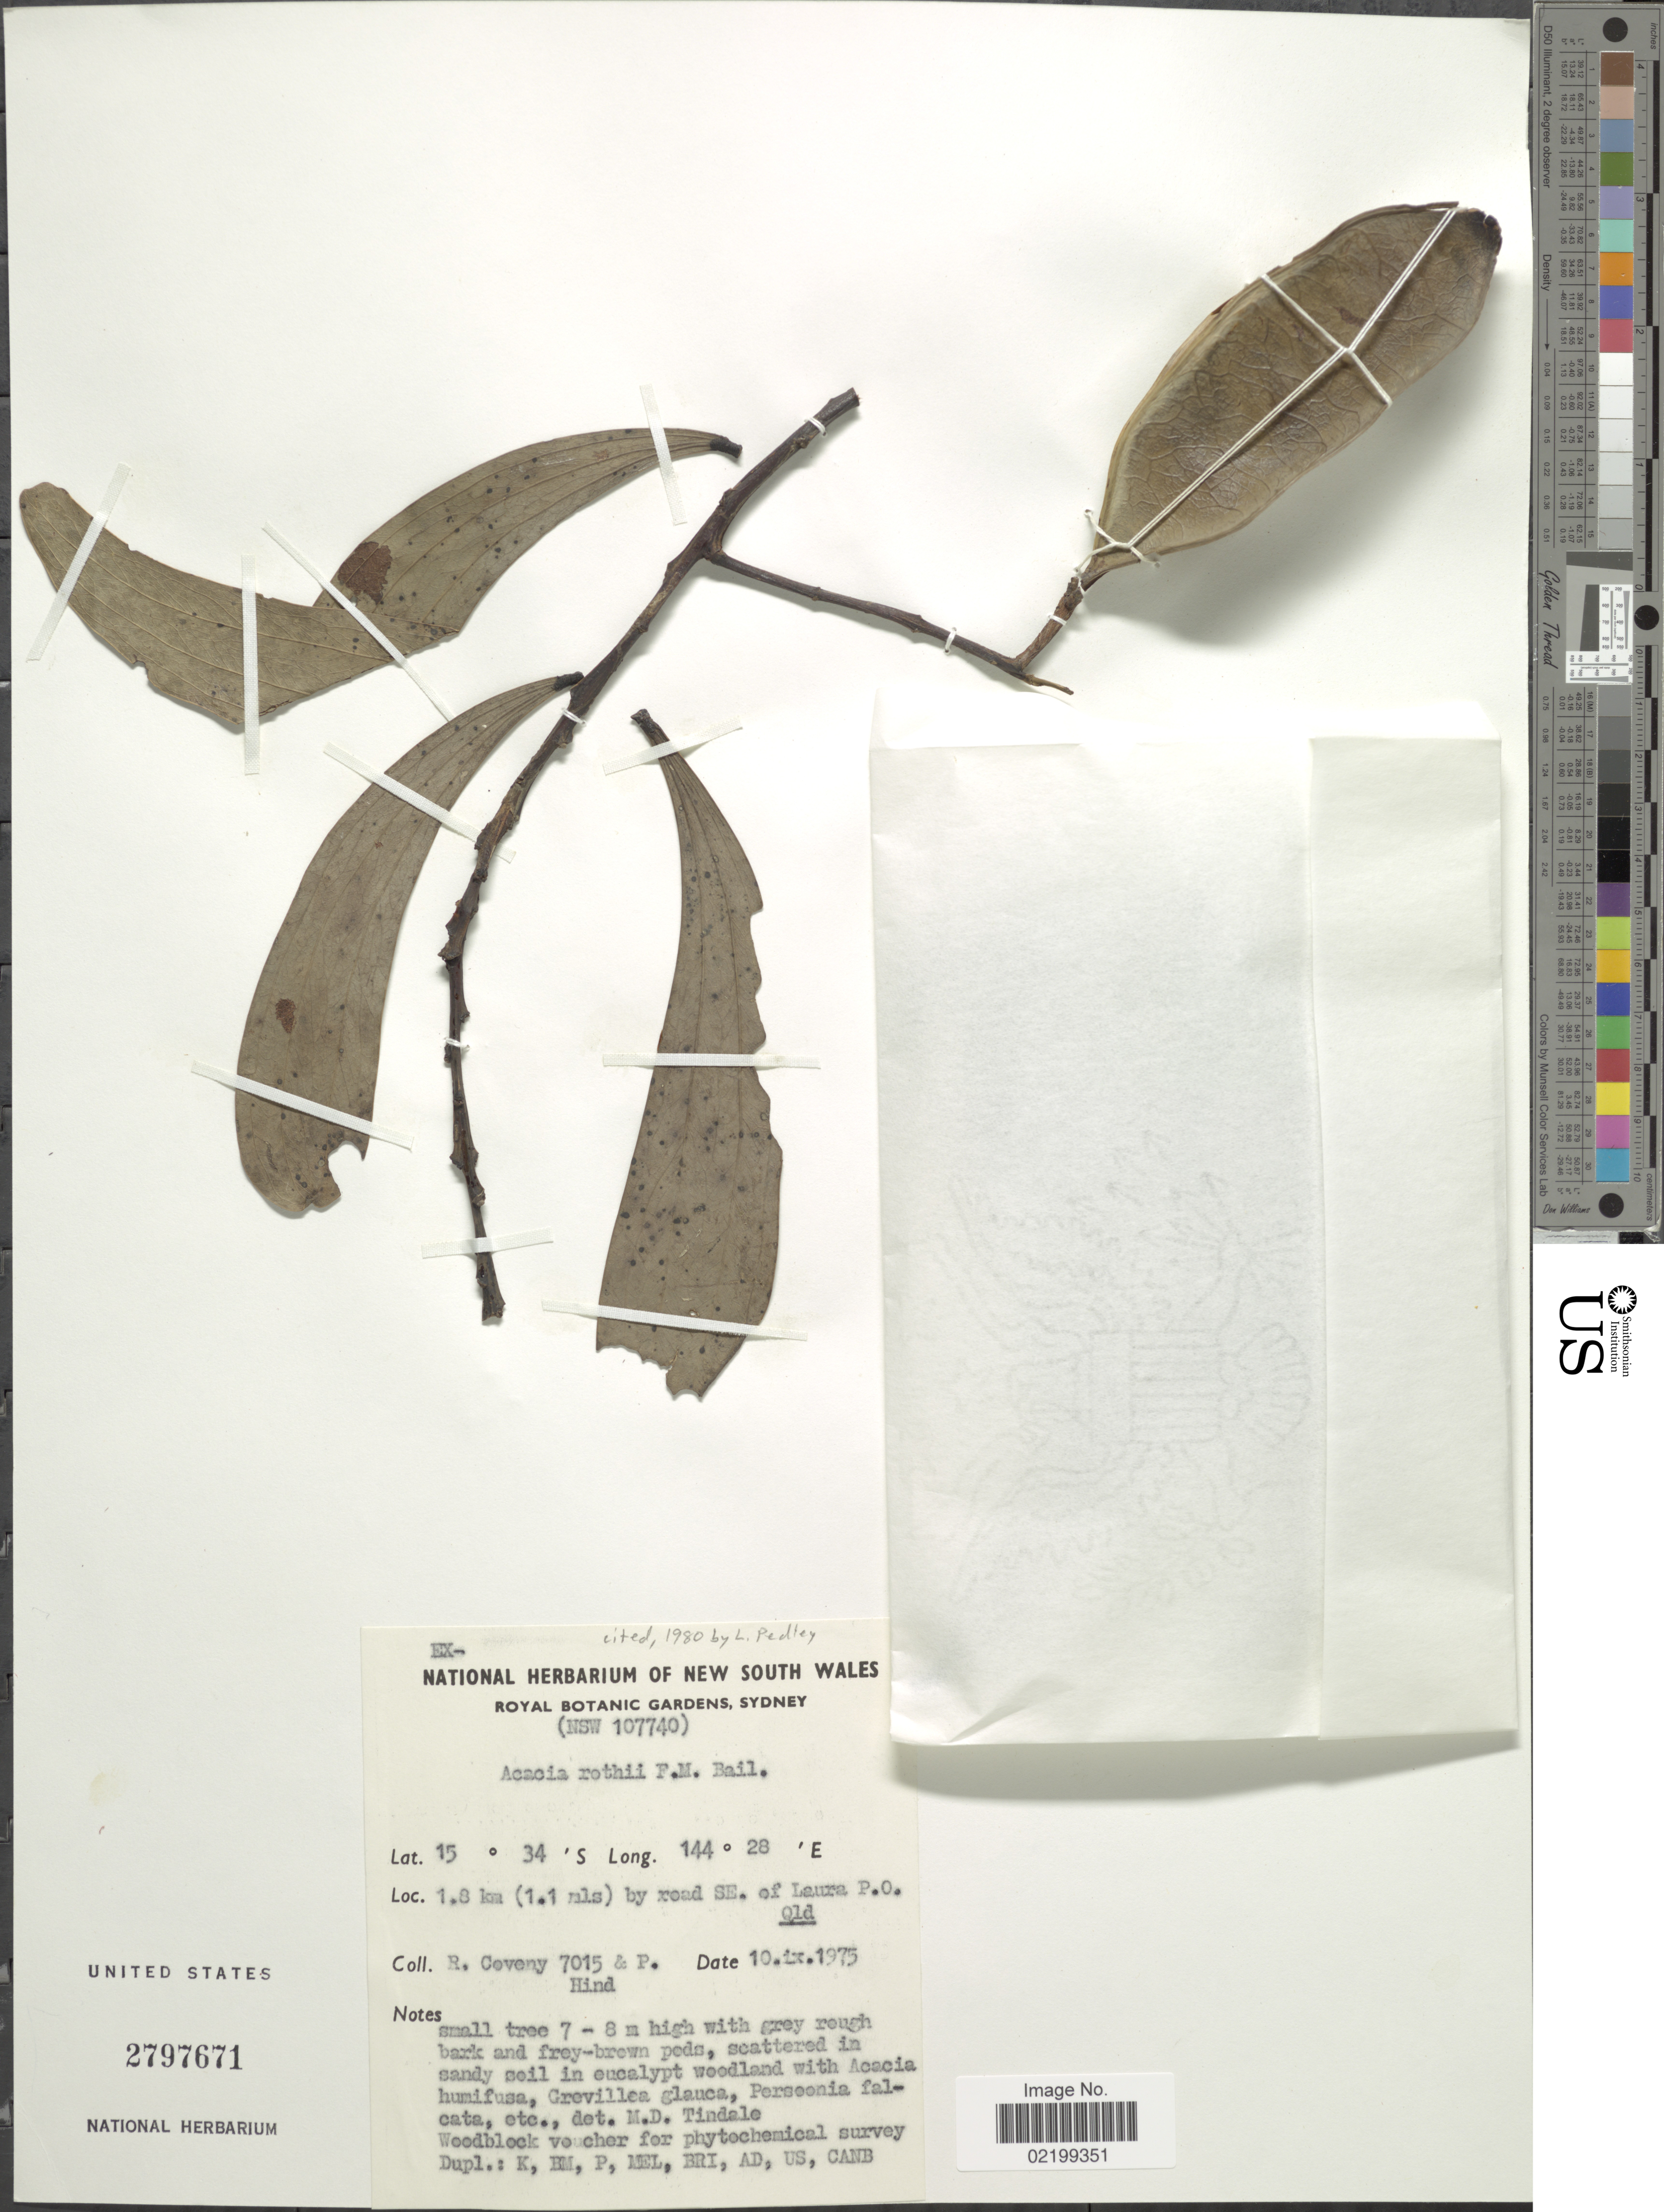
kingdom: Plantae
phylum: Tracheophyta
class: Magnoliopsida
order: Fabales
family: Fabaceae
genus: Acacia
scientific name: Acacia rothii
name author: F.M. Bailey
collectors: R. Coveny & P. Hind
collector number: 7015/107740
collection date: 1975-09-10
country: Australia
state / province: Queensland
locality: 1.8 km (1.1 mls) by road SE. of Laura P.O.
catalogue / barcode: US 2797671